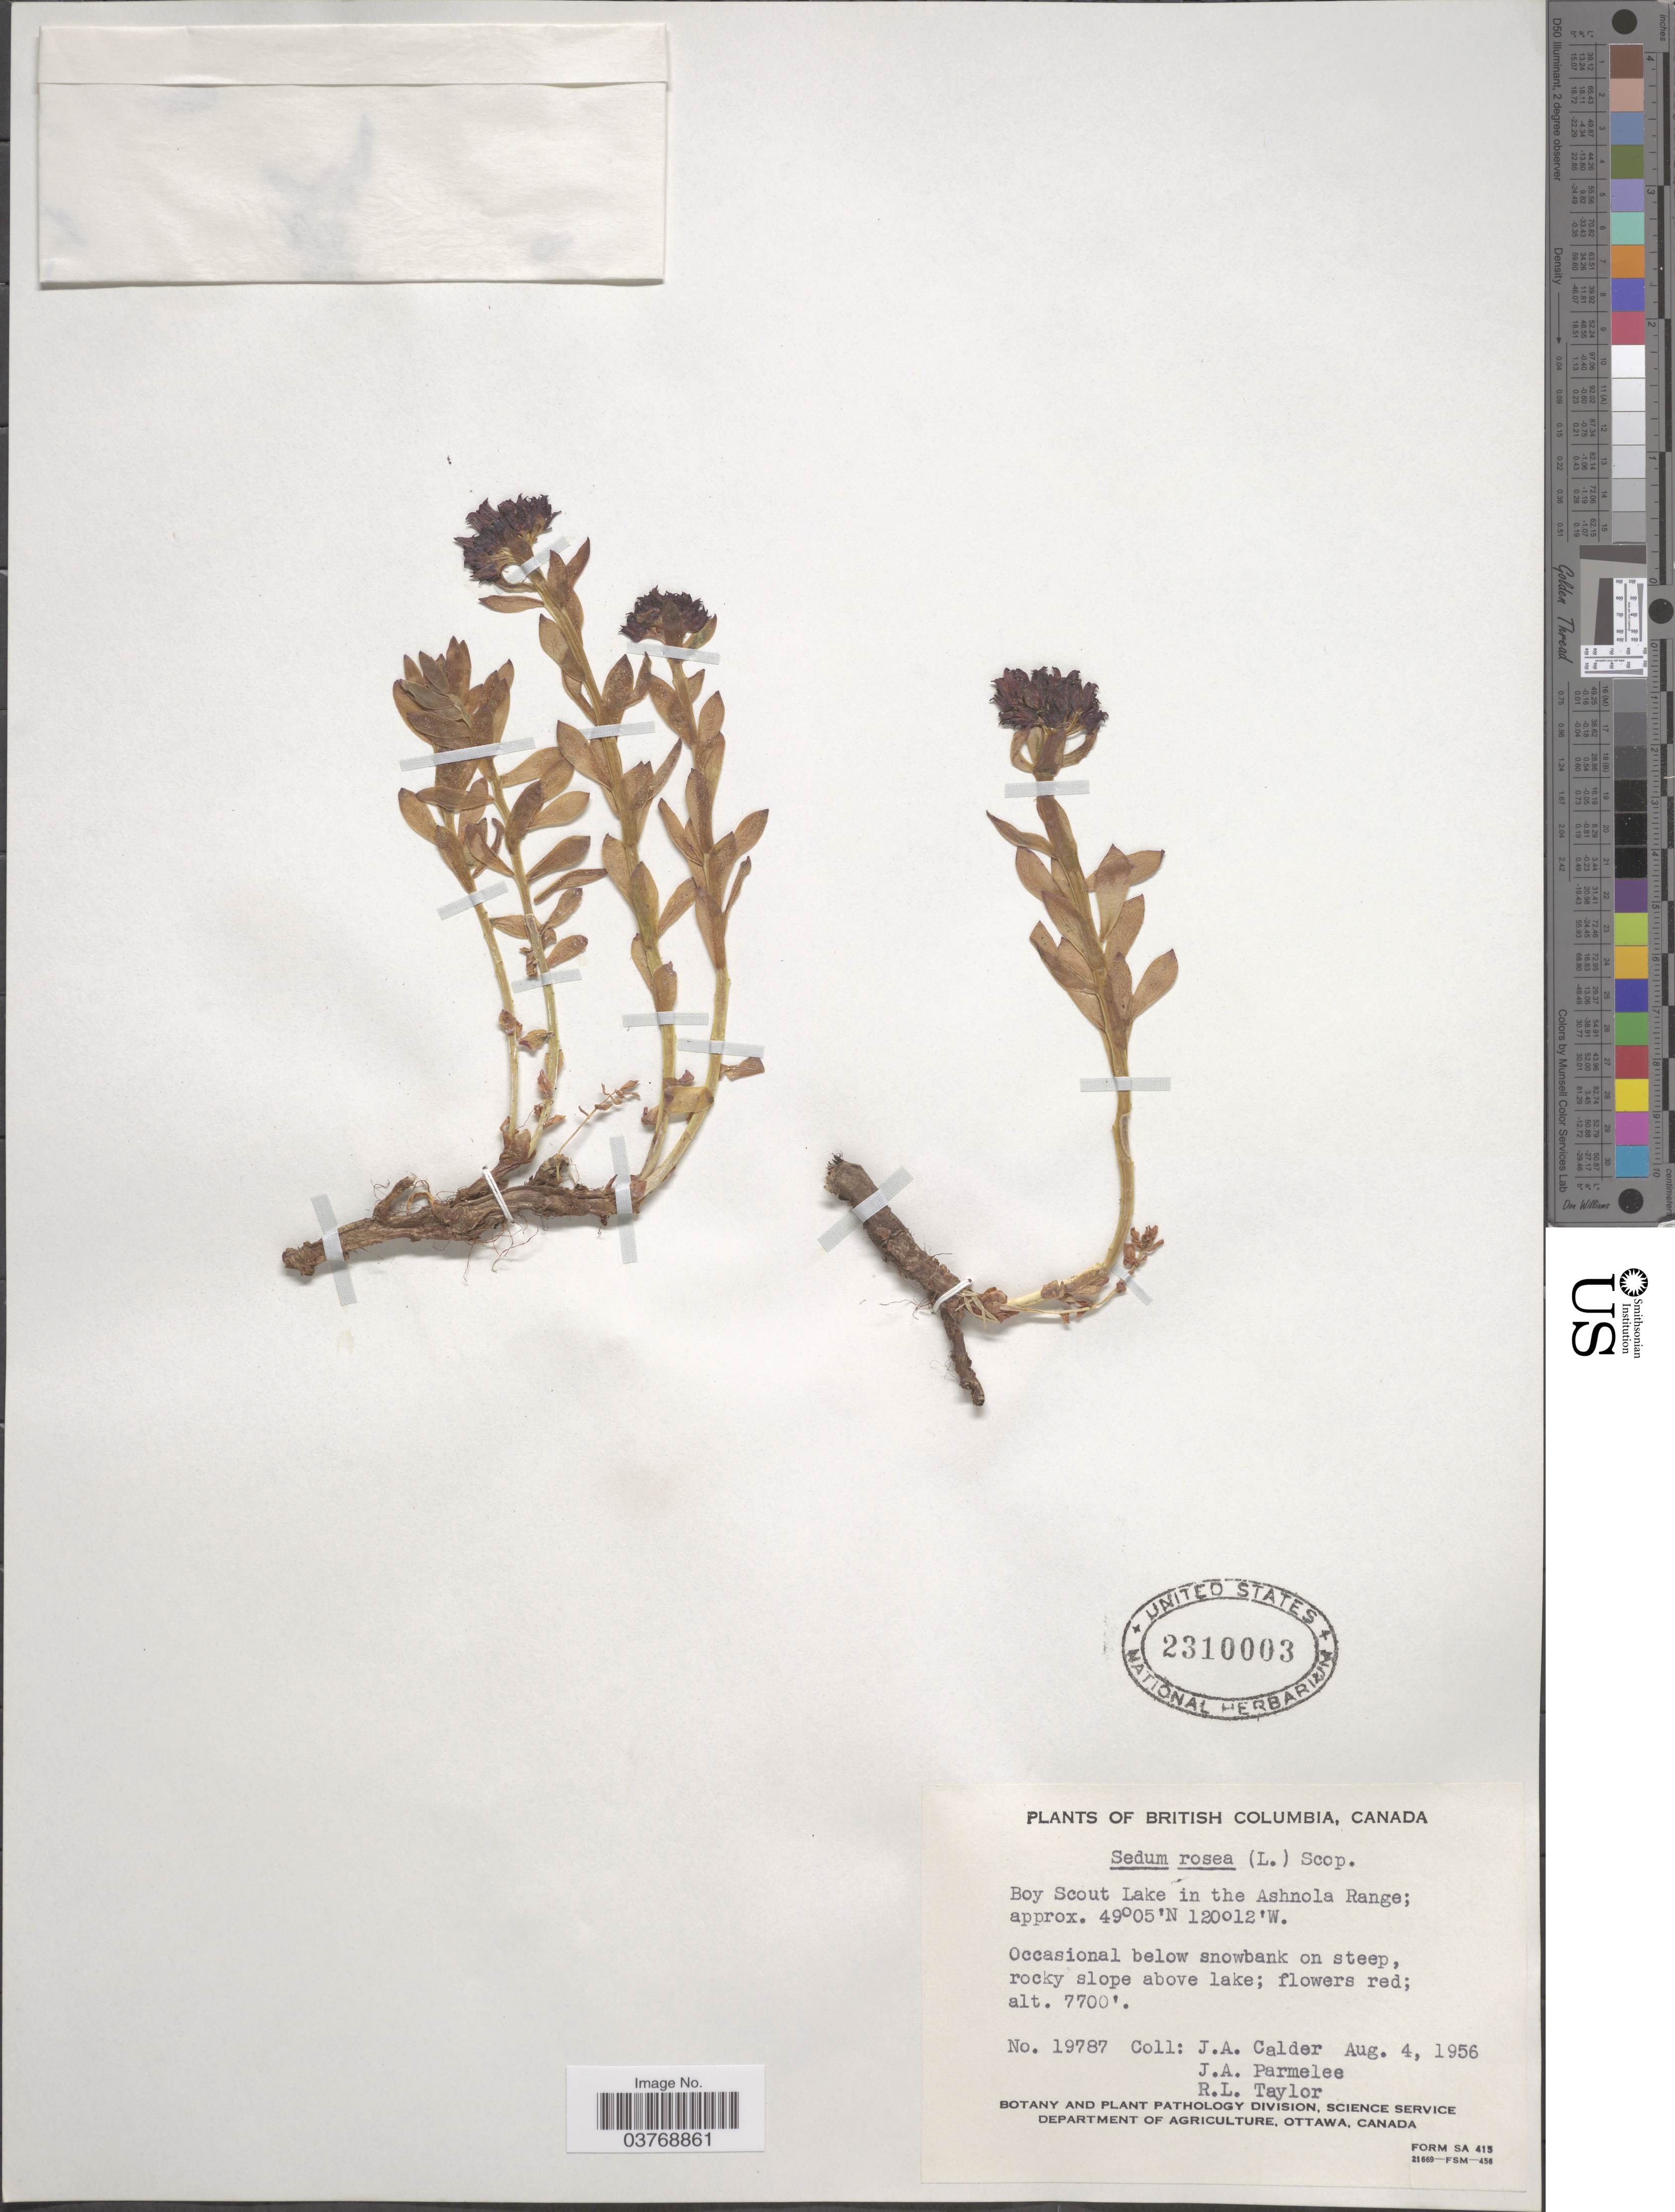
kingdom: Plantae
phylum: Tracheophyta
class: Magnoliopsida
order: Saxifragales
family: Crassulaceae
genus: Rhodiola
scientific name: Rhodiola integrifolia subsp. integrifolia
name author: Raf.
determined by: Strong, Mark T., (BOT), Smithsonian Institution - National Museum of Natural History (UNITED STATES)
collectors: J. A. Calder, J. A. Parmelee & R. Taylor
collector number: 19787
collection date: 1956-08-04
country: Canada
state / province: British Columbia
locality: Boy Scout Lake in the Ashnola Range. Below snowbank on steep, rocky slope above lake.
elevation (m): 2347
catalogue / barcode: US 2310003